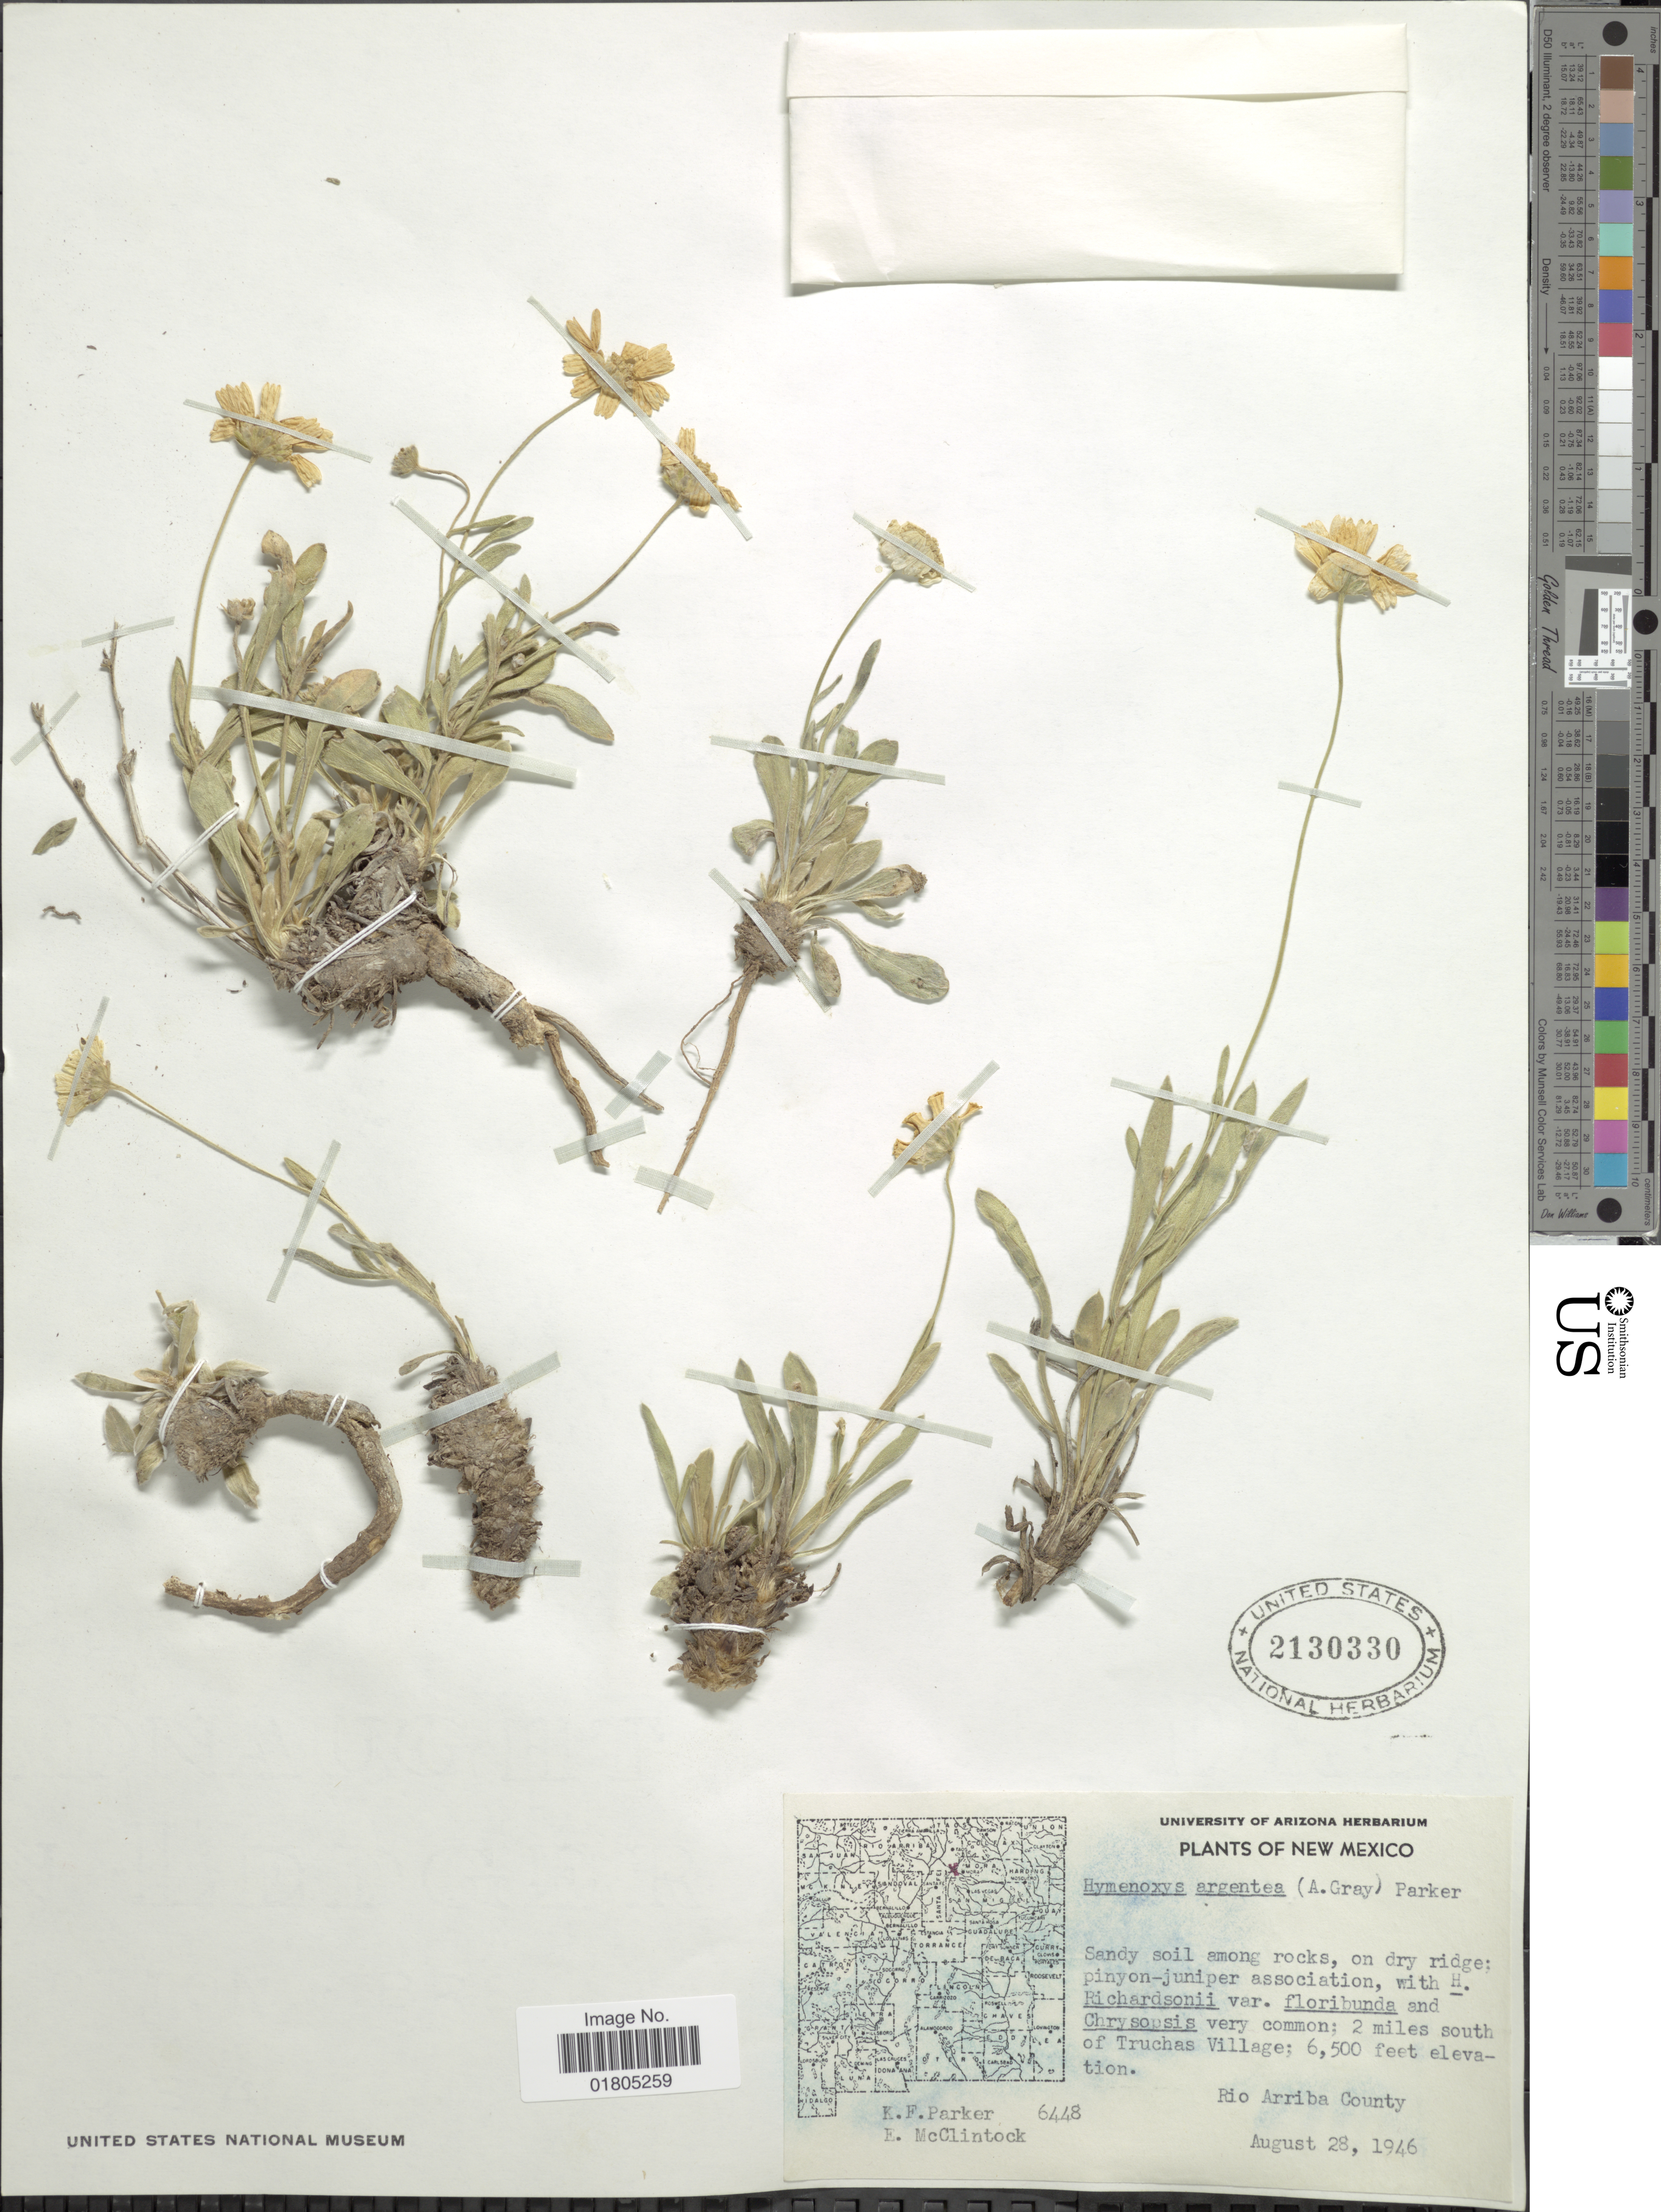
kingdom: Plantae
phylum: Tracheophyta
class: Magnoliopsida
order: Asterales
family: Asteraceae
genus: Actinea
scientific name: Actinea argentea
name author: (A. Gray) Kuntze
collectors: K. F. Parker & E. McClintock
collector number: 6448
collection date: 1946-08-28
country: United States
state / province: New Mexico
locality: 2 miles south of Truchas Village, Rio Arriba County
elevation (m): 1981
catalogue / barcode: US 2130330